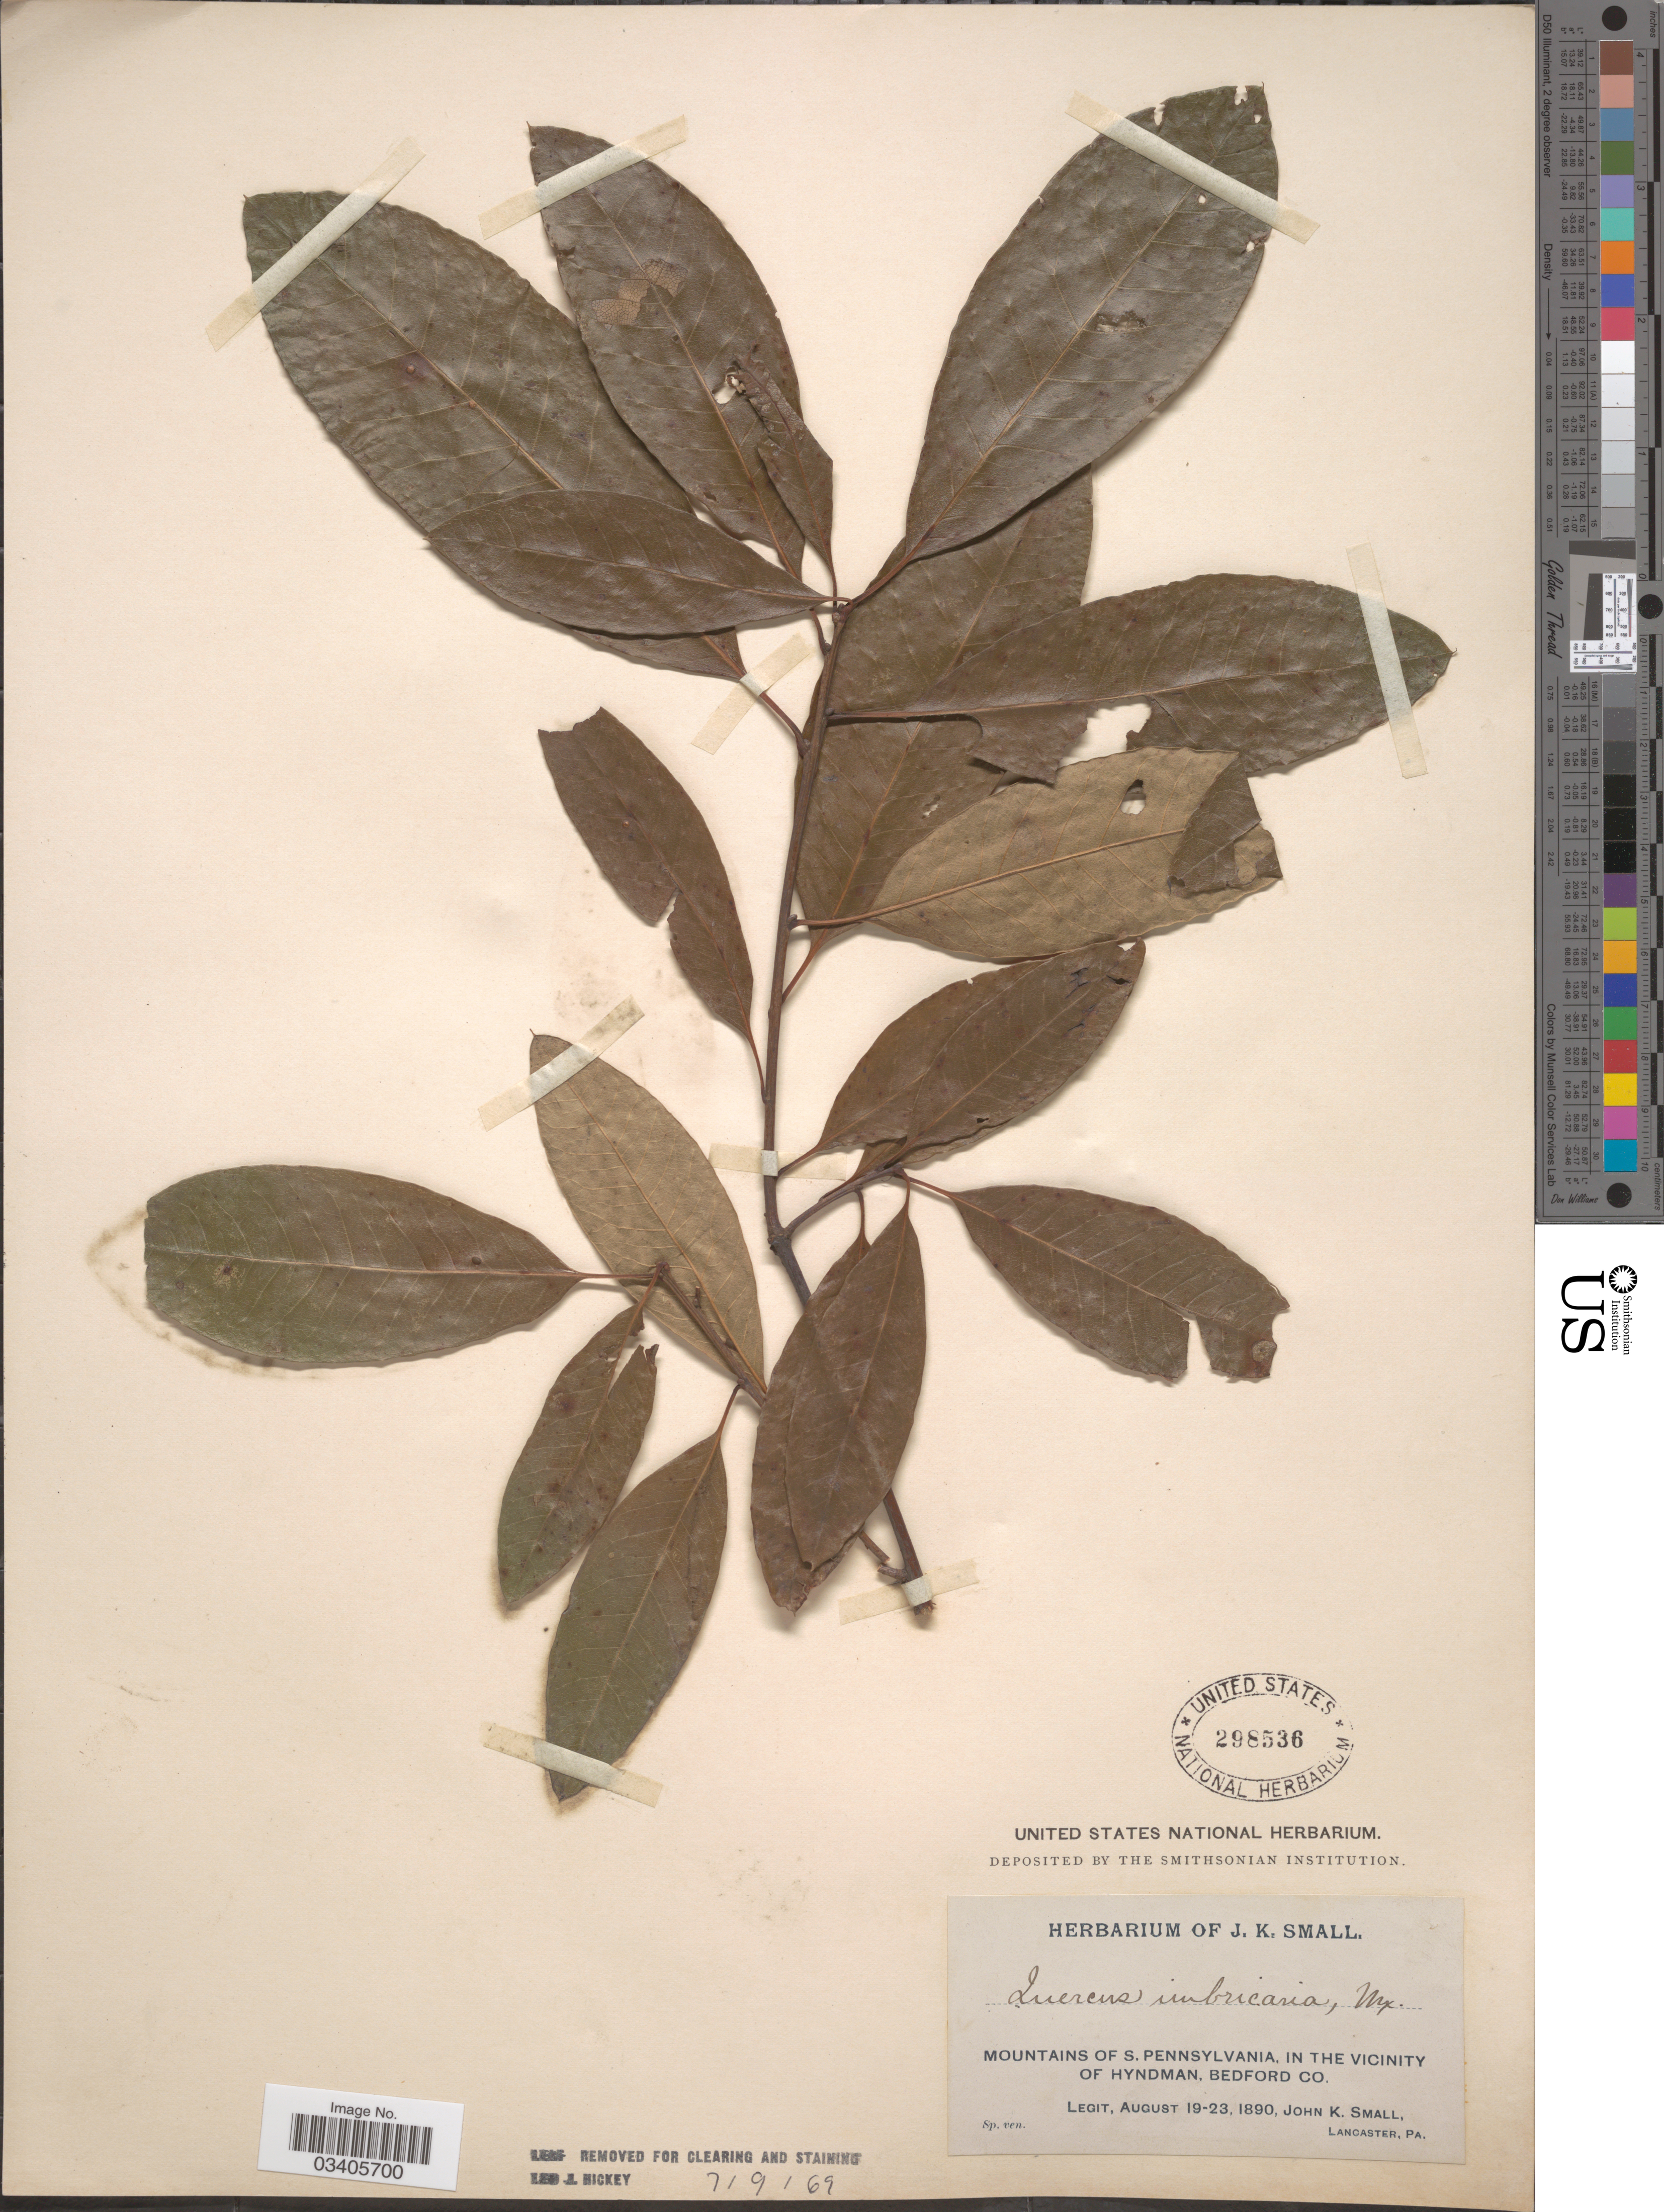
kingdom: Plantae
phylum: Tracheophyta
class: Magnoliopsida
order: Fagales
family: Fagaceae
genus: Quercus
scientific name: Quercus imbricaria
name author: Michx.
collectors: J. K. Small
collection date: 1890-08-19/1890-08-23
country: United States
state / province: Pennsylvania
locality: Mountains of S. Pennsylvania, in the vicinity of Hyndman, Bedford Co.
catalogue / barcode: US 298536